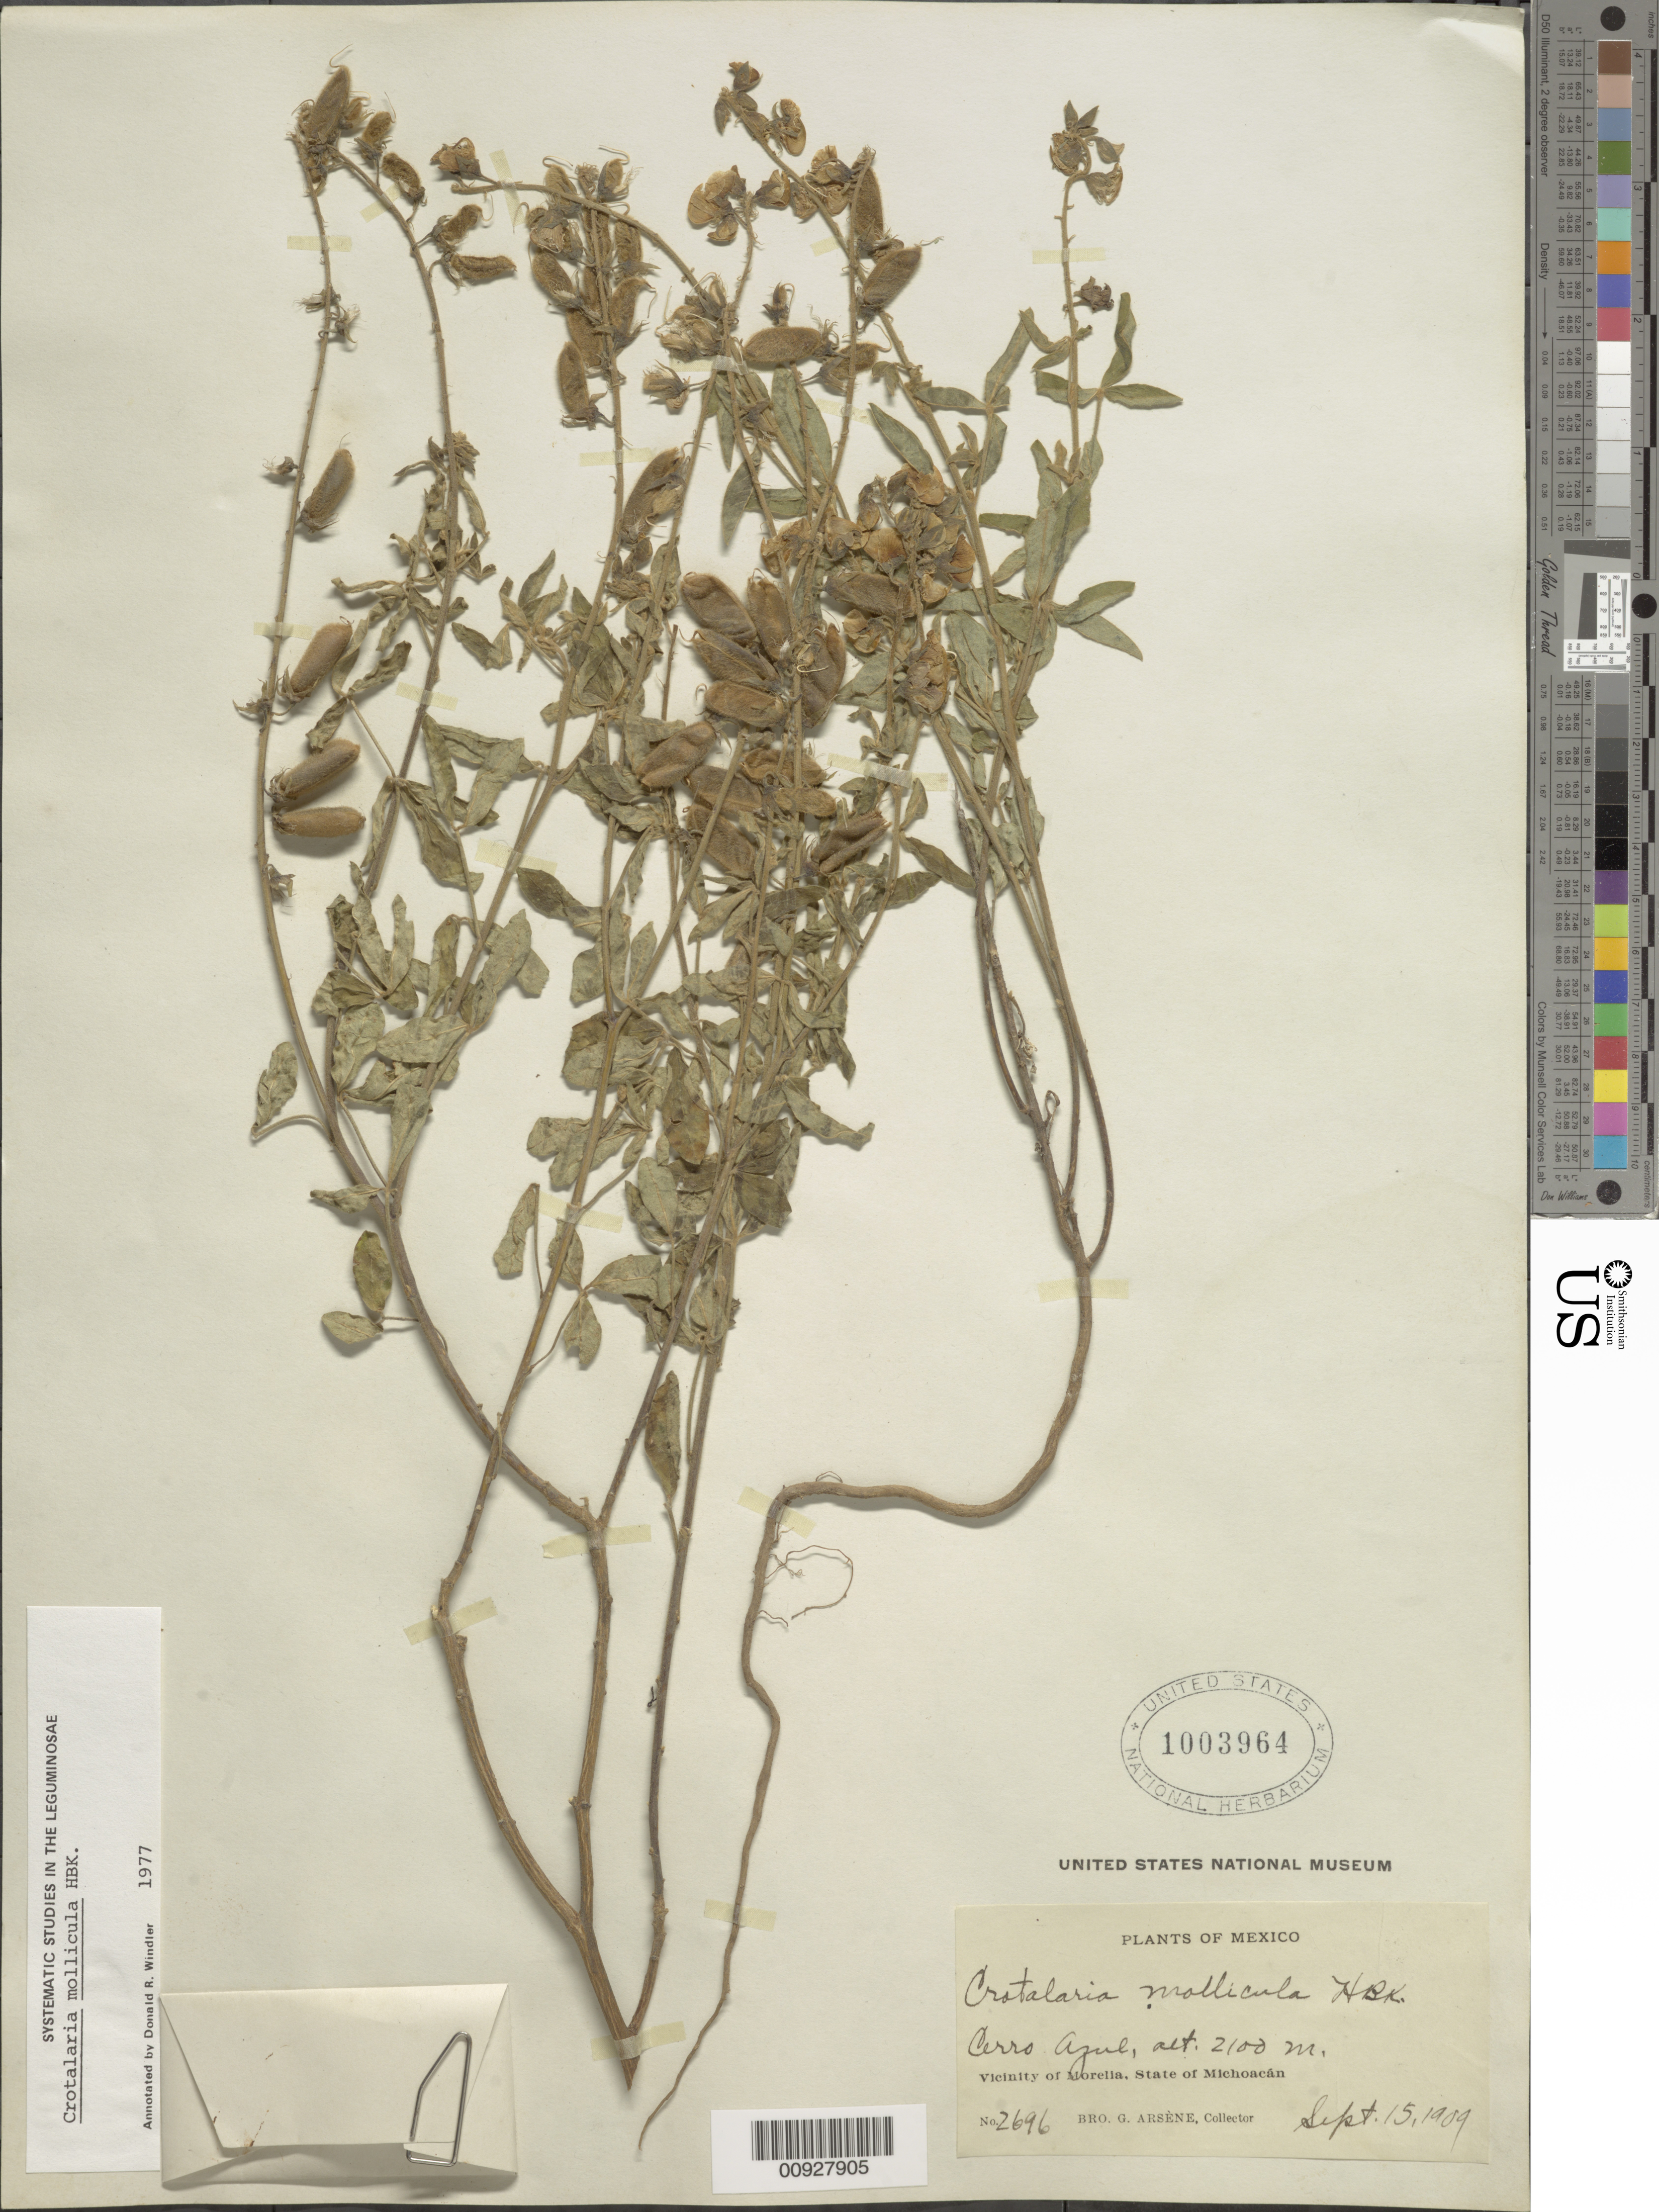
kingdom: Plantae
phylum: Tracheophyta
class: Magnoliopsida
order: Fabales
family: Fabaceae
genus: Crotalaria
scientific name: Crotalaria mollicula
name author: Kunth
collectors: Bro. G. Arsène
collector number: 2696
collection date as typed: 15 Sep 1909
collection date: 1909-09-15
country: Mexico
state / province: Michoacán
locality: Cerro Azul. Vicinity of Morelia, State of Michoacán.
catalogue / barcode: US 1003964